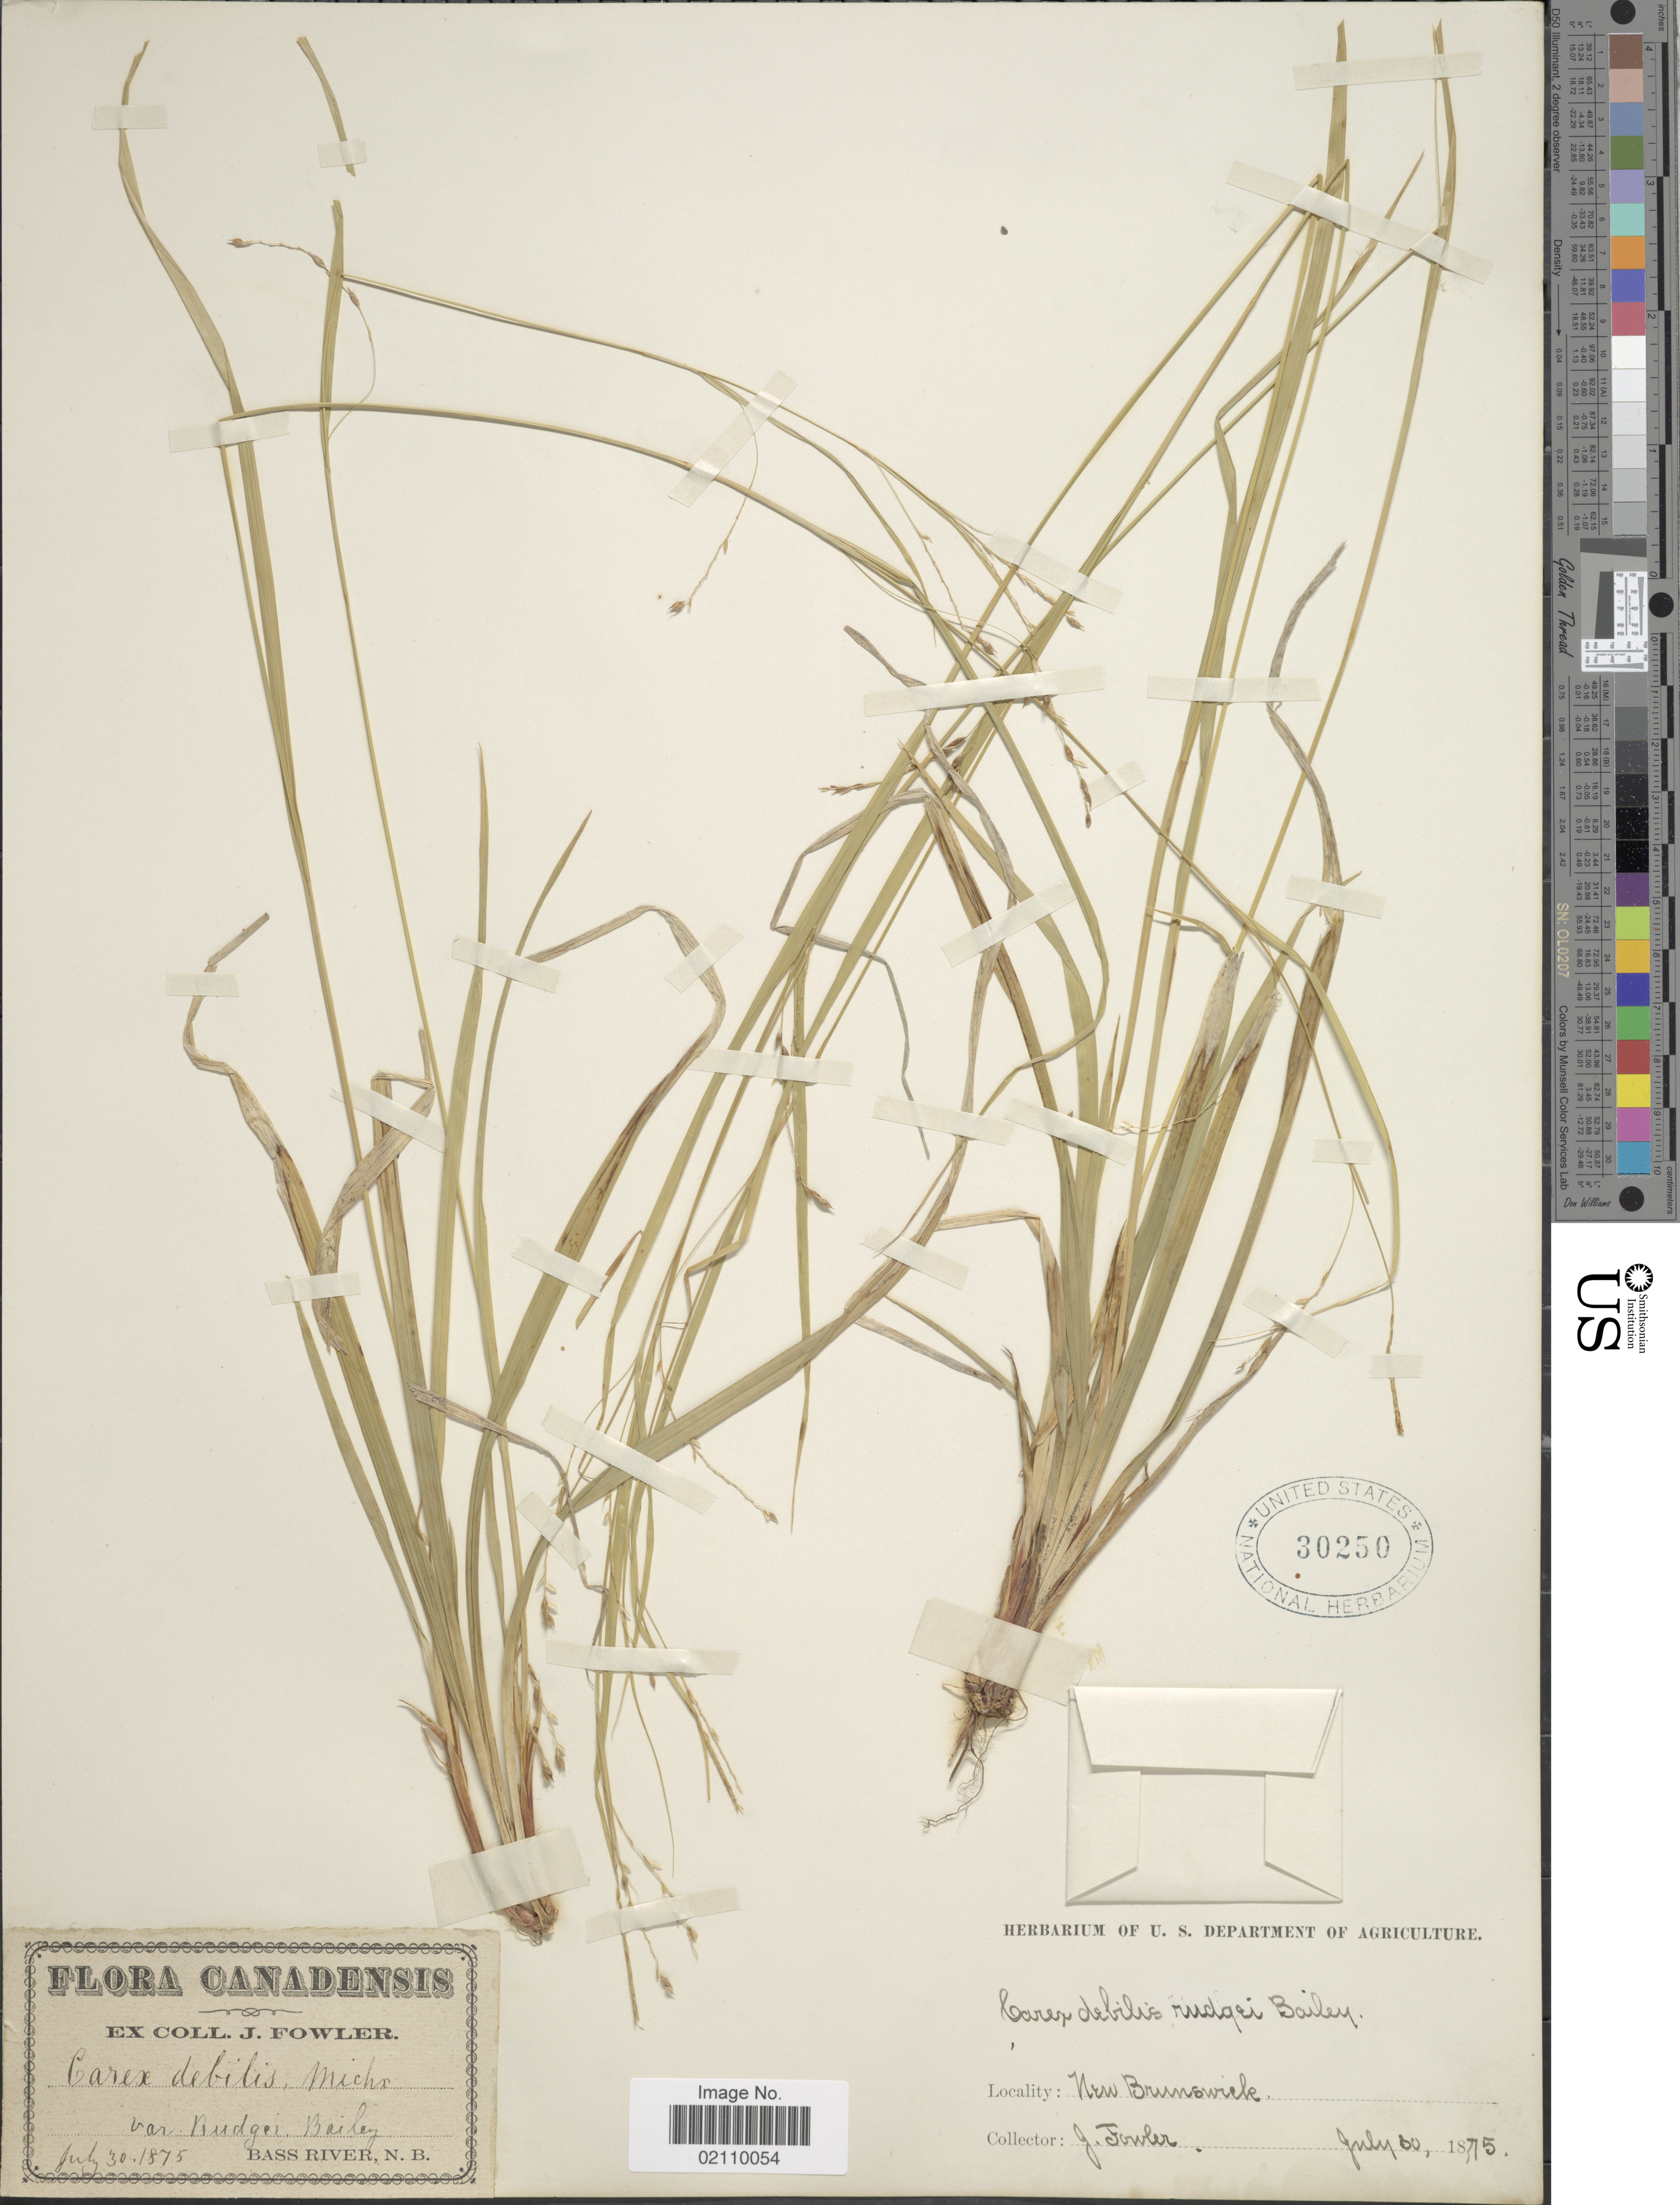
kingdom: Plantae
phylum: Tracheophyta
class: Liliopsida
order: Poales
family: Cyperaceae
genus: Carex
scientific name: Carex flexuosa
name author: Muhl. ex Willd.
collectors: J. P. Fowler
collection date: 1875-07-30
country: Canada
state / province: New Brunswick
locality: Budgei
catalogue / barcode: US 30250